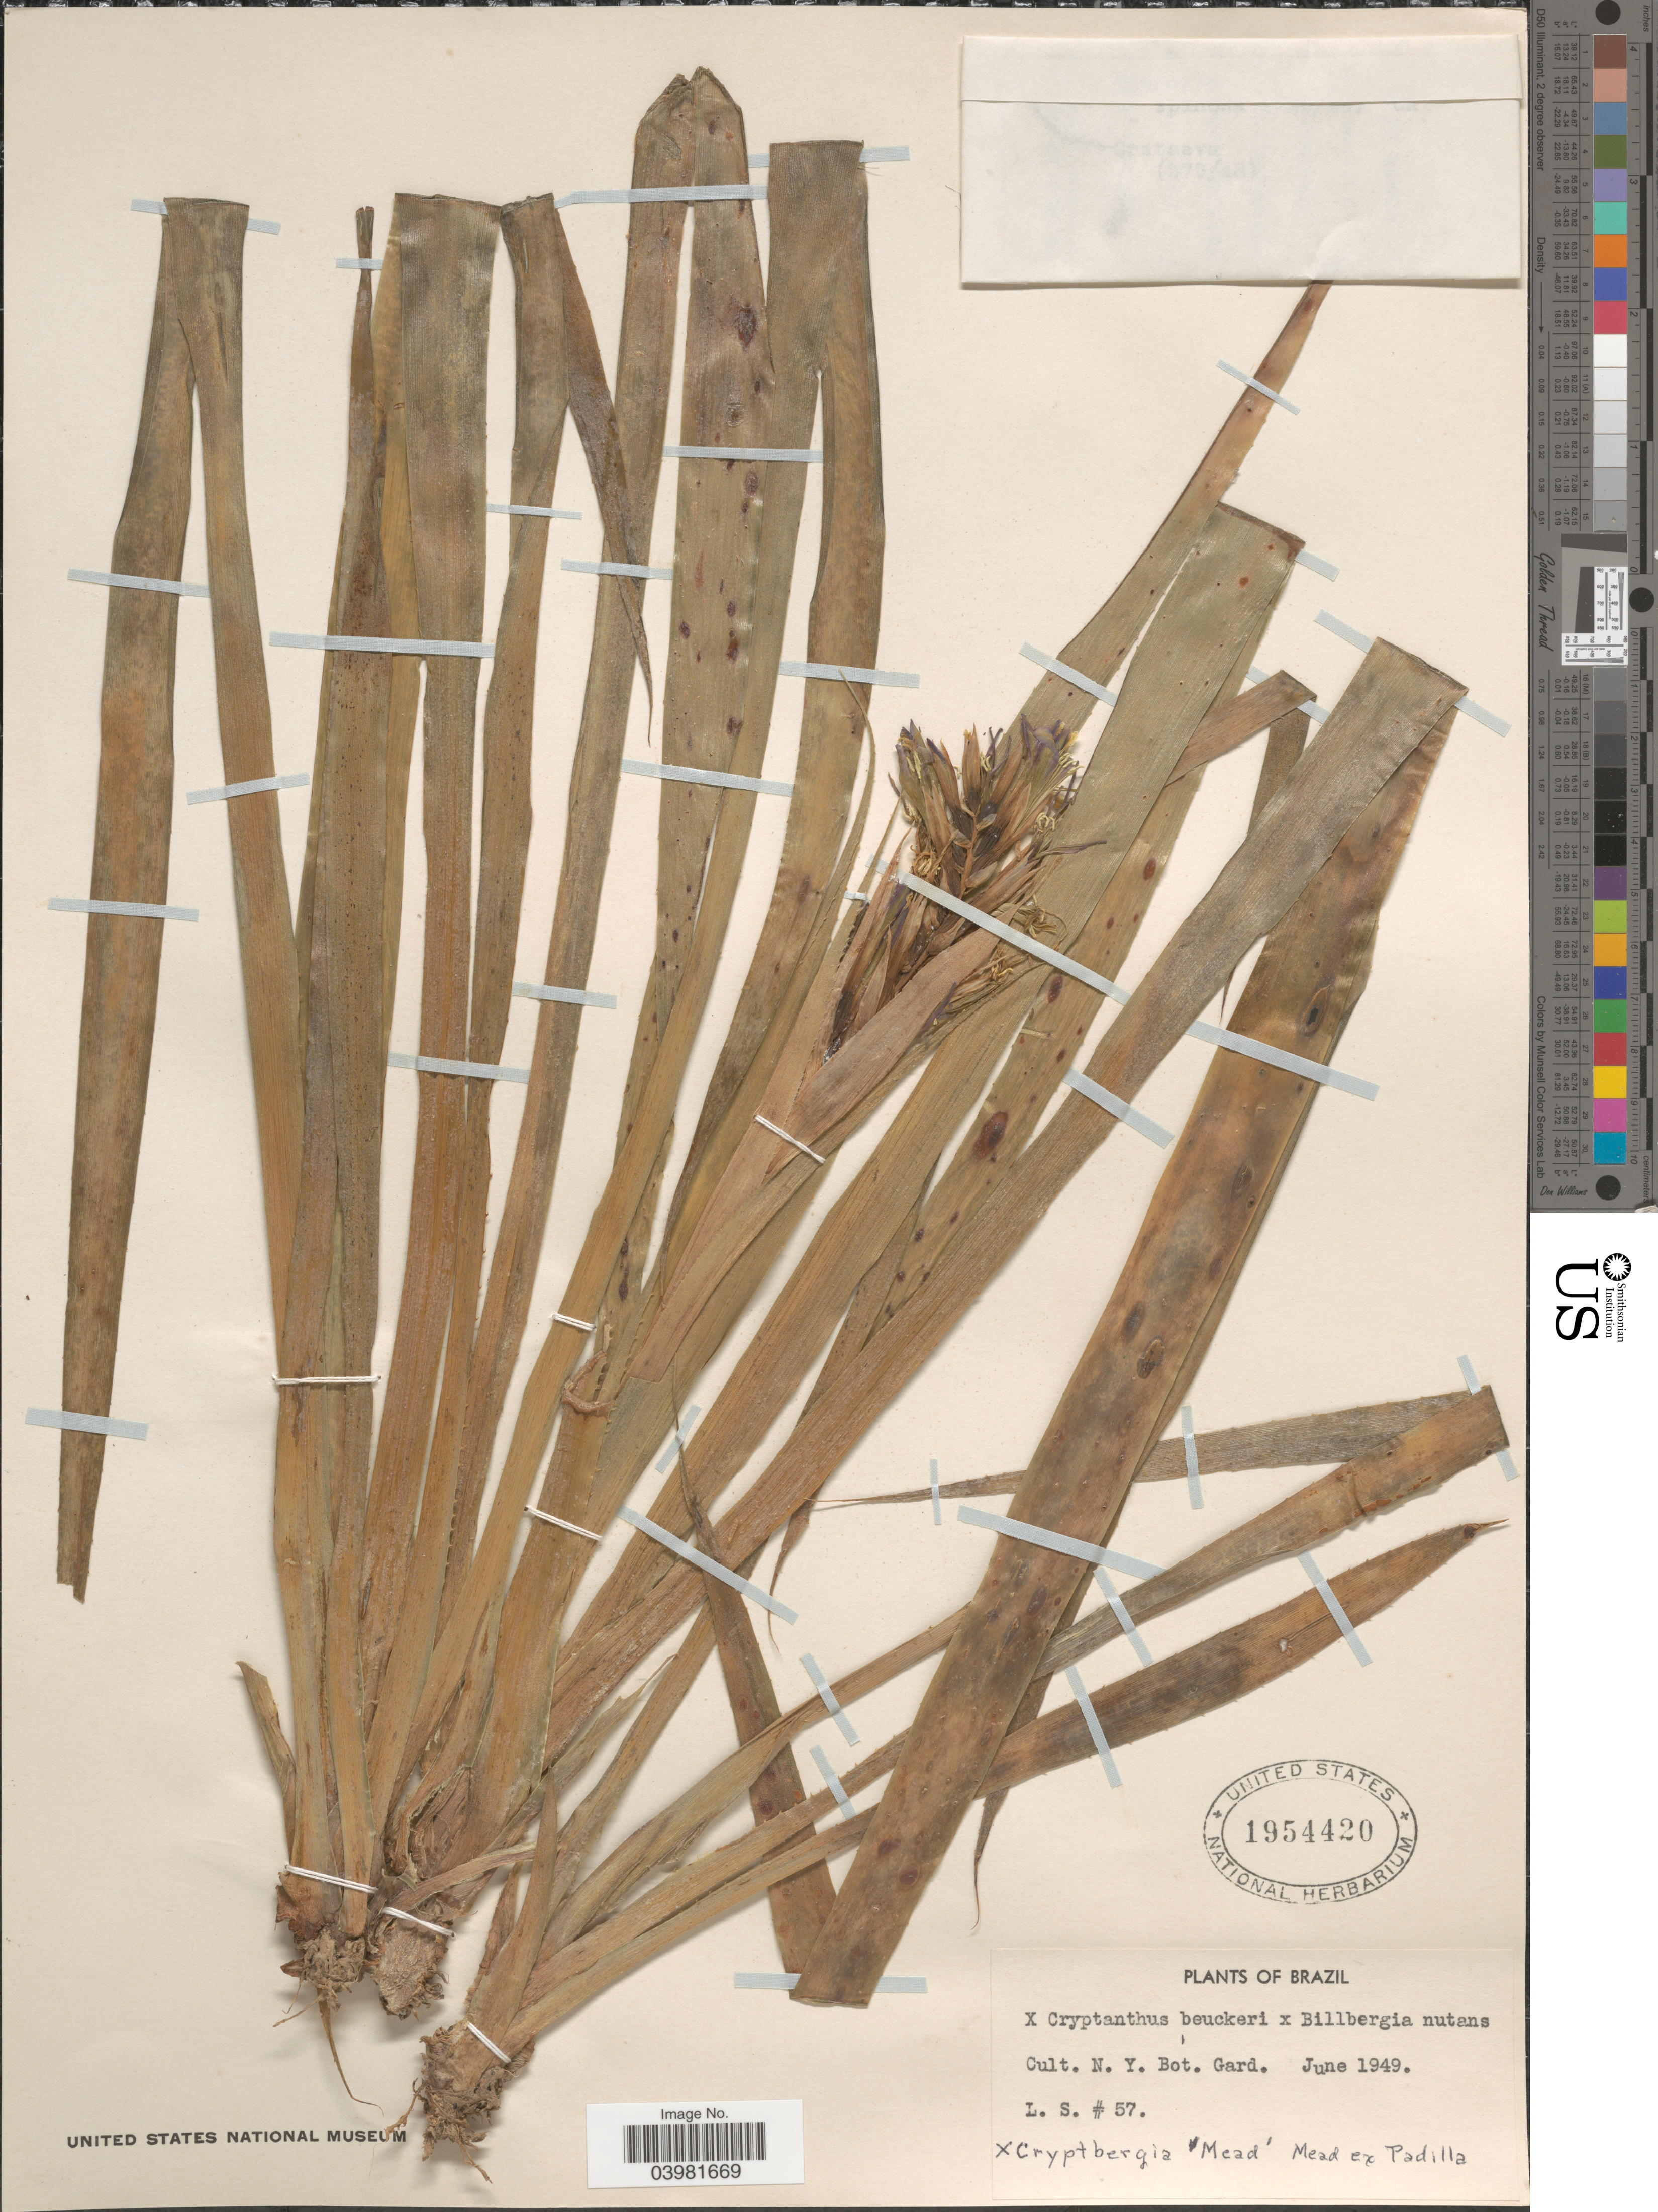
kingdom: Plantae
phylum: Tracheophyta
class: Liliopsida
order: Poales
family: Bromeliaceae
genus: Cryptanthus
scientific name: Cryptanthus beuckeri É. Morren x Billbergia nutans H. Wendl. ex Regel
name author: É. Morren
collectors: L. S.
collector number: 57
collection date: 1949-06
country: United States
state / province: New York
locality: N. Y. Bot. Gard.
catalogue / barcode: US 1954420